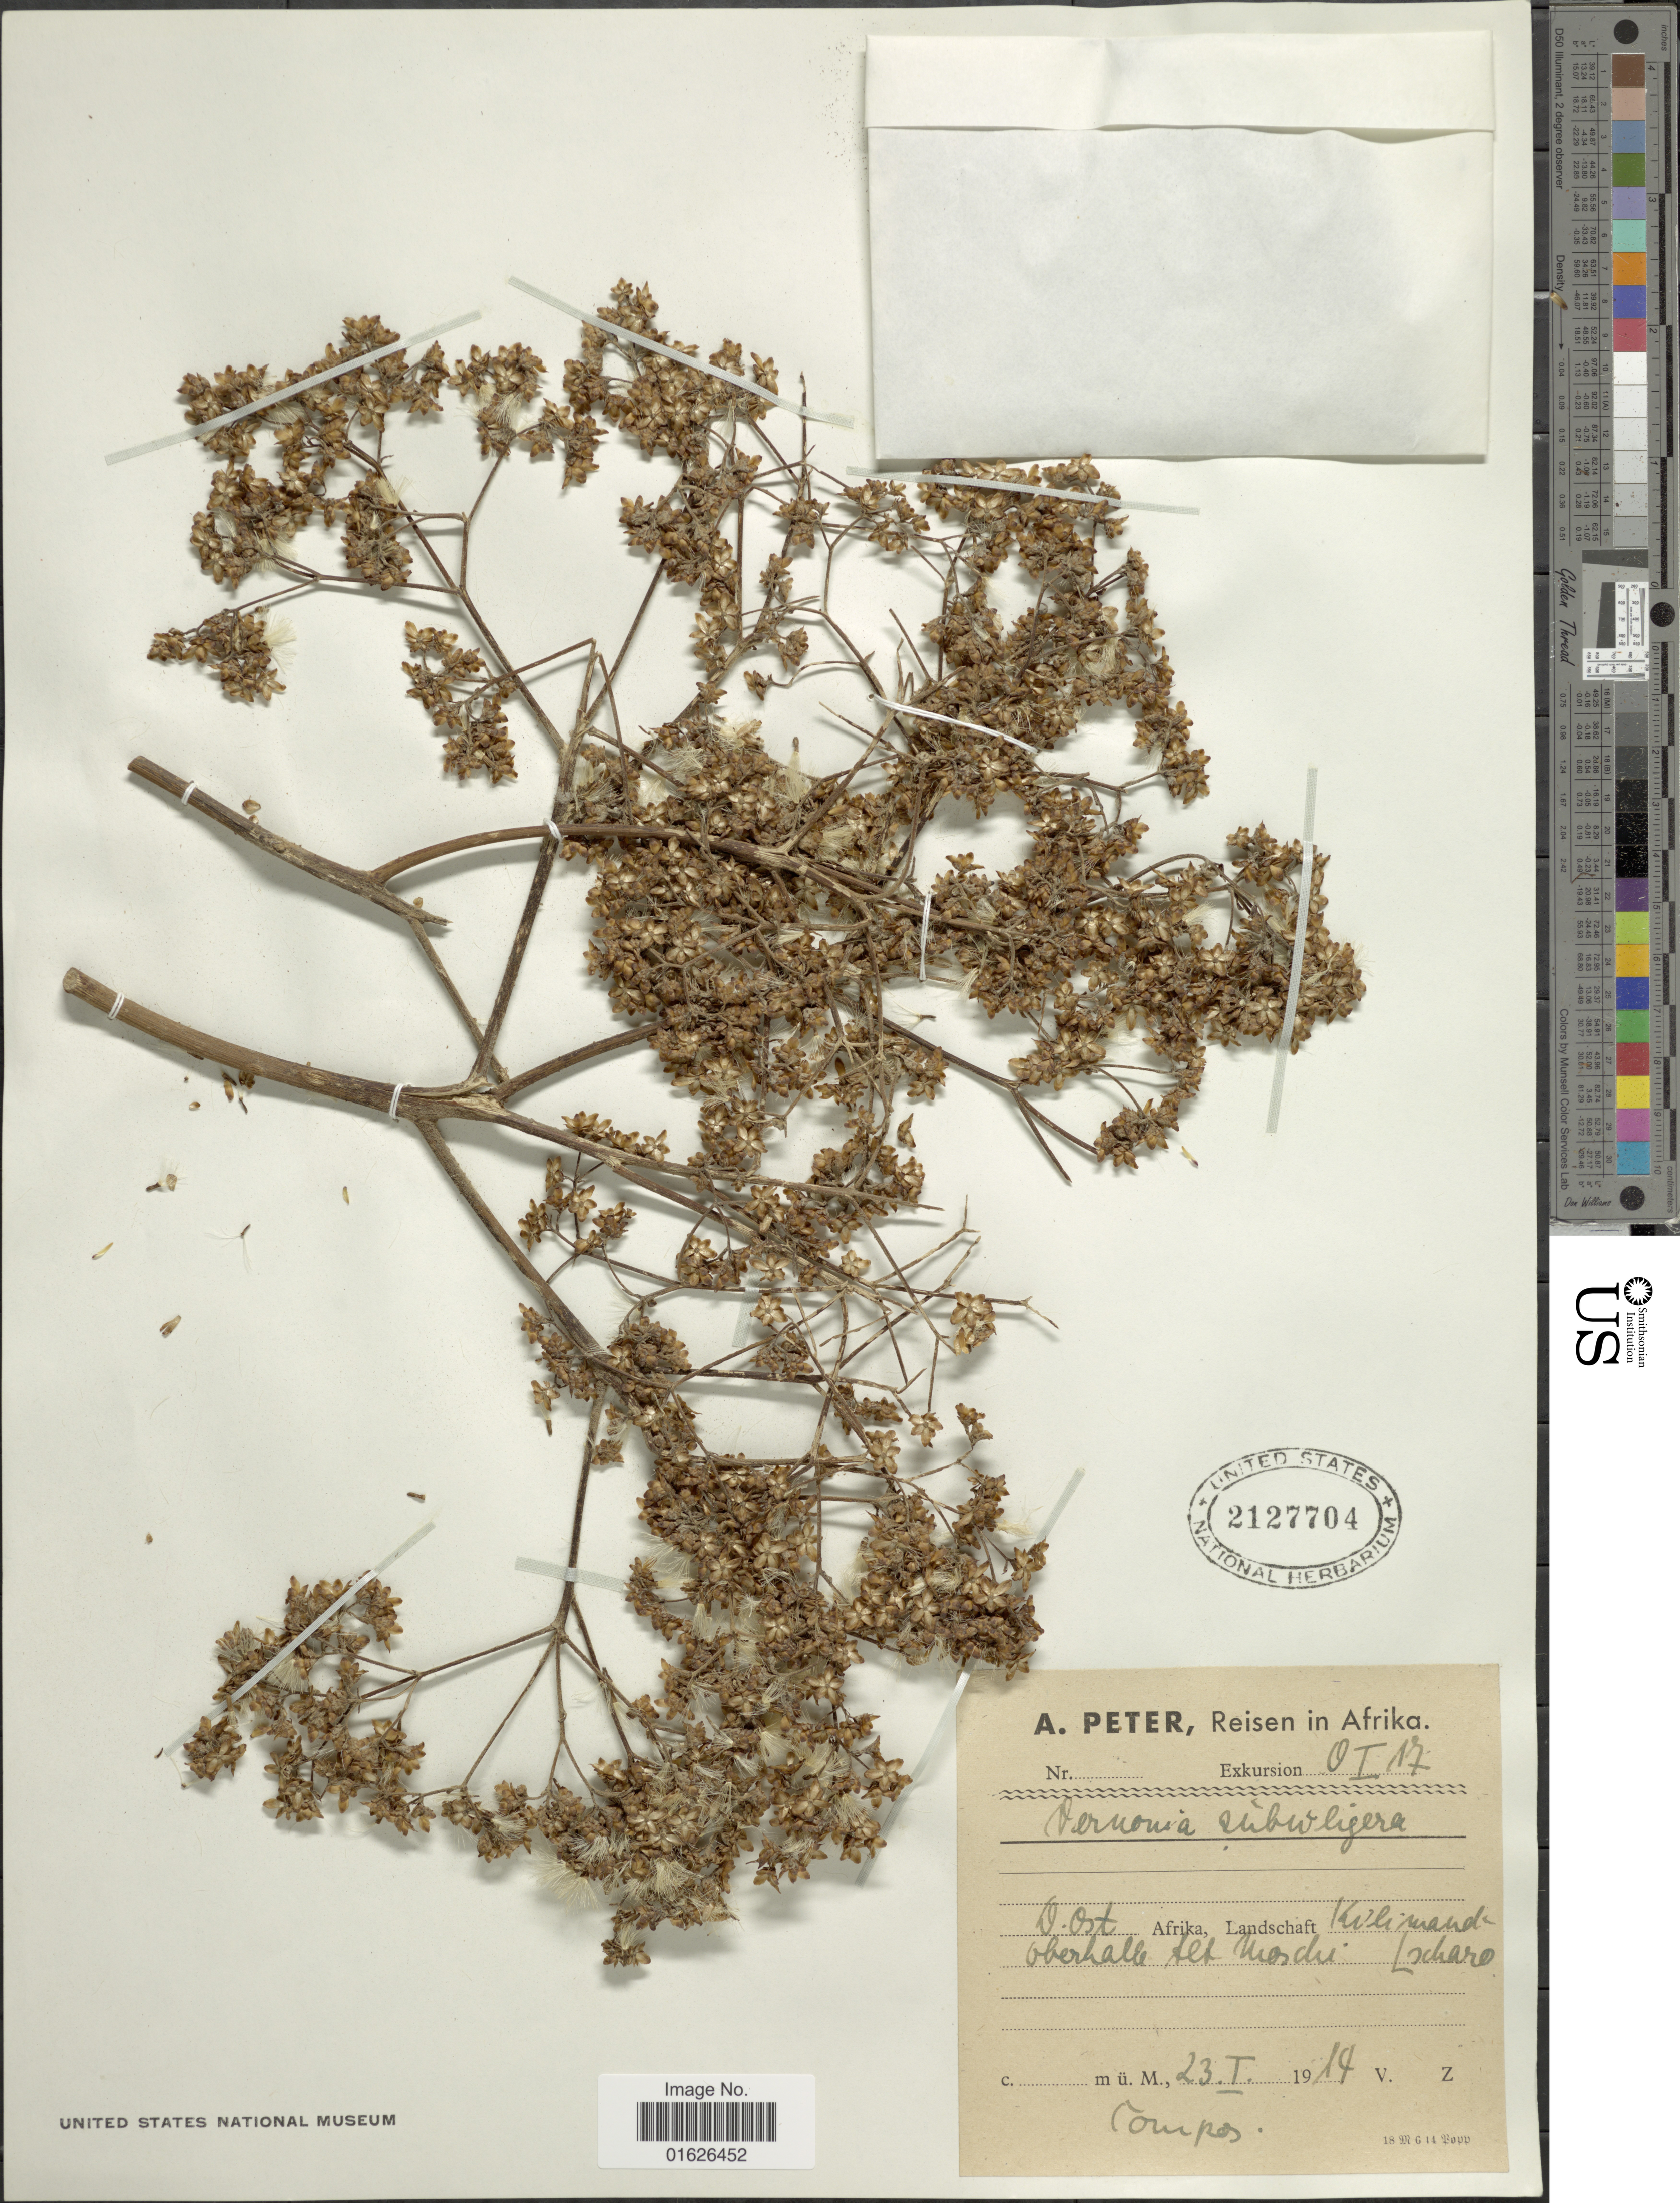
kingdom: Plantae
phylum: Tracheophyta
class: Magnoliopsida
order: Asterales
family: Asteraceae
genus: Gymnanthemum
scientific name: Gymnanthemum myrianthum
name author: (Hook. f.) H. Rob.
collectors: A. Peter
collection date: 1914-01-23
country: Tanzania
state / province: Kilimanjaro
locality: Moschi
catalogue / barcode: US 2127704